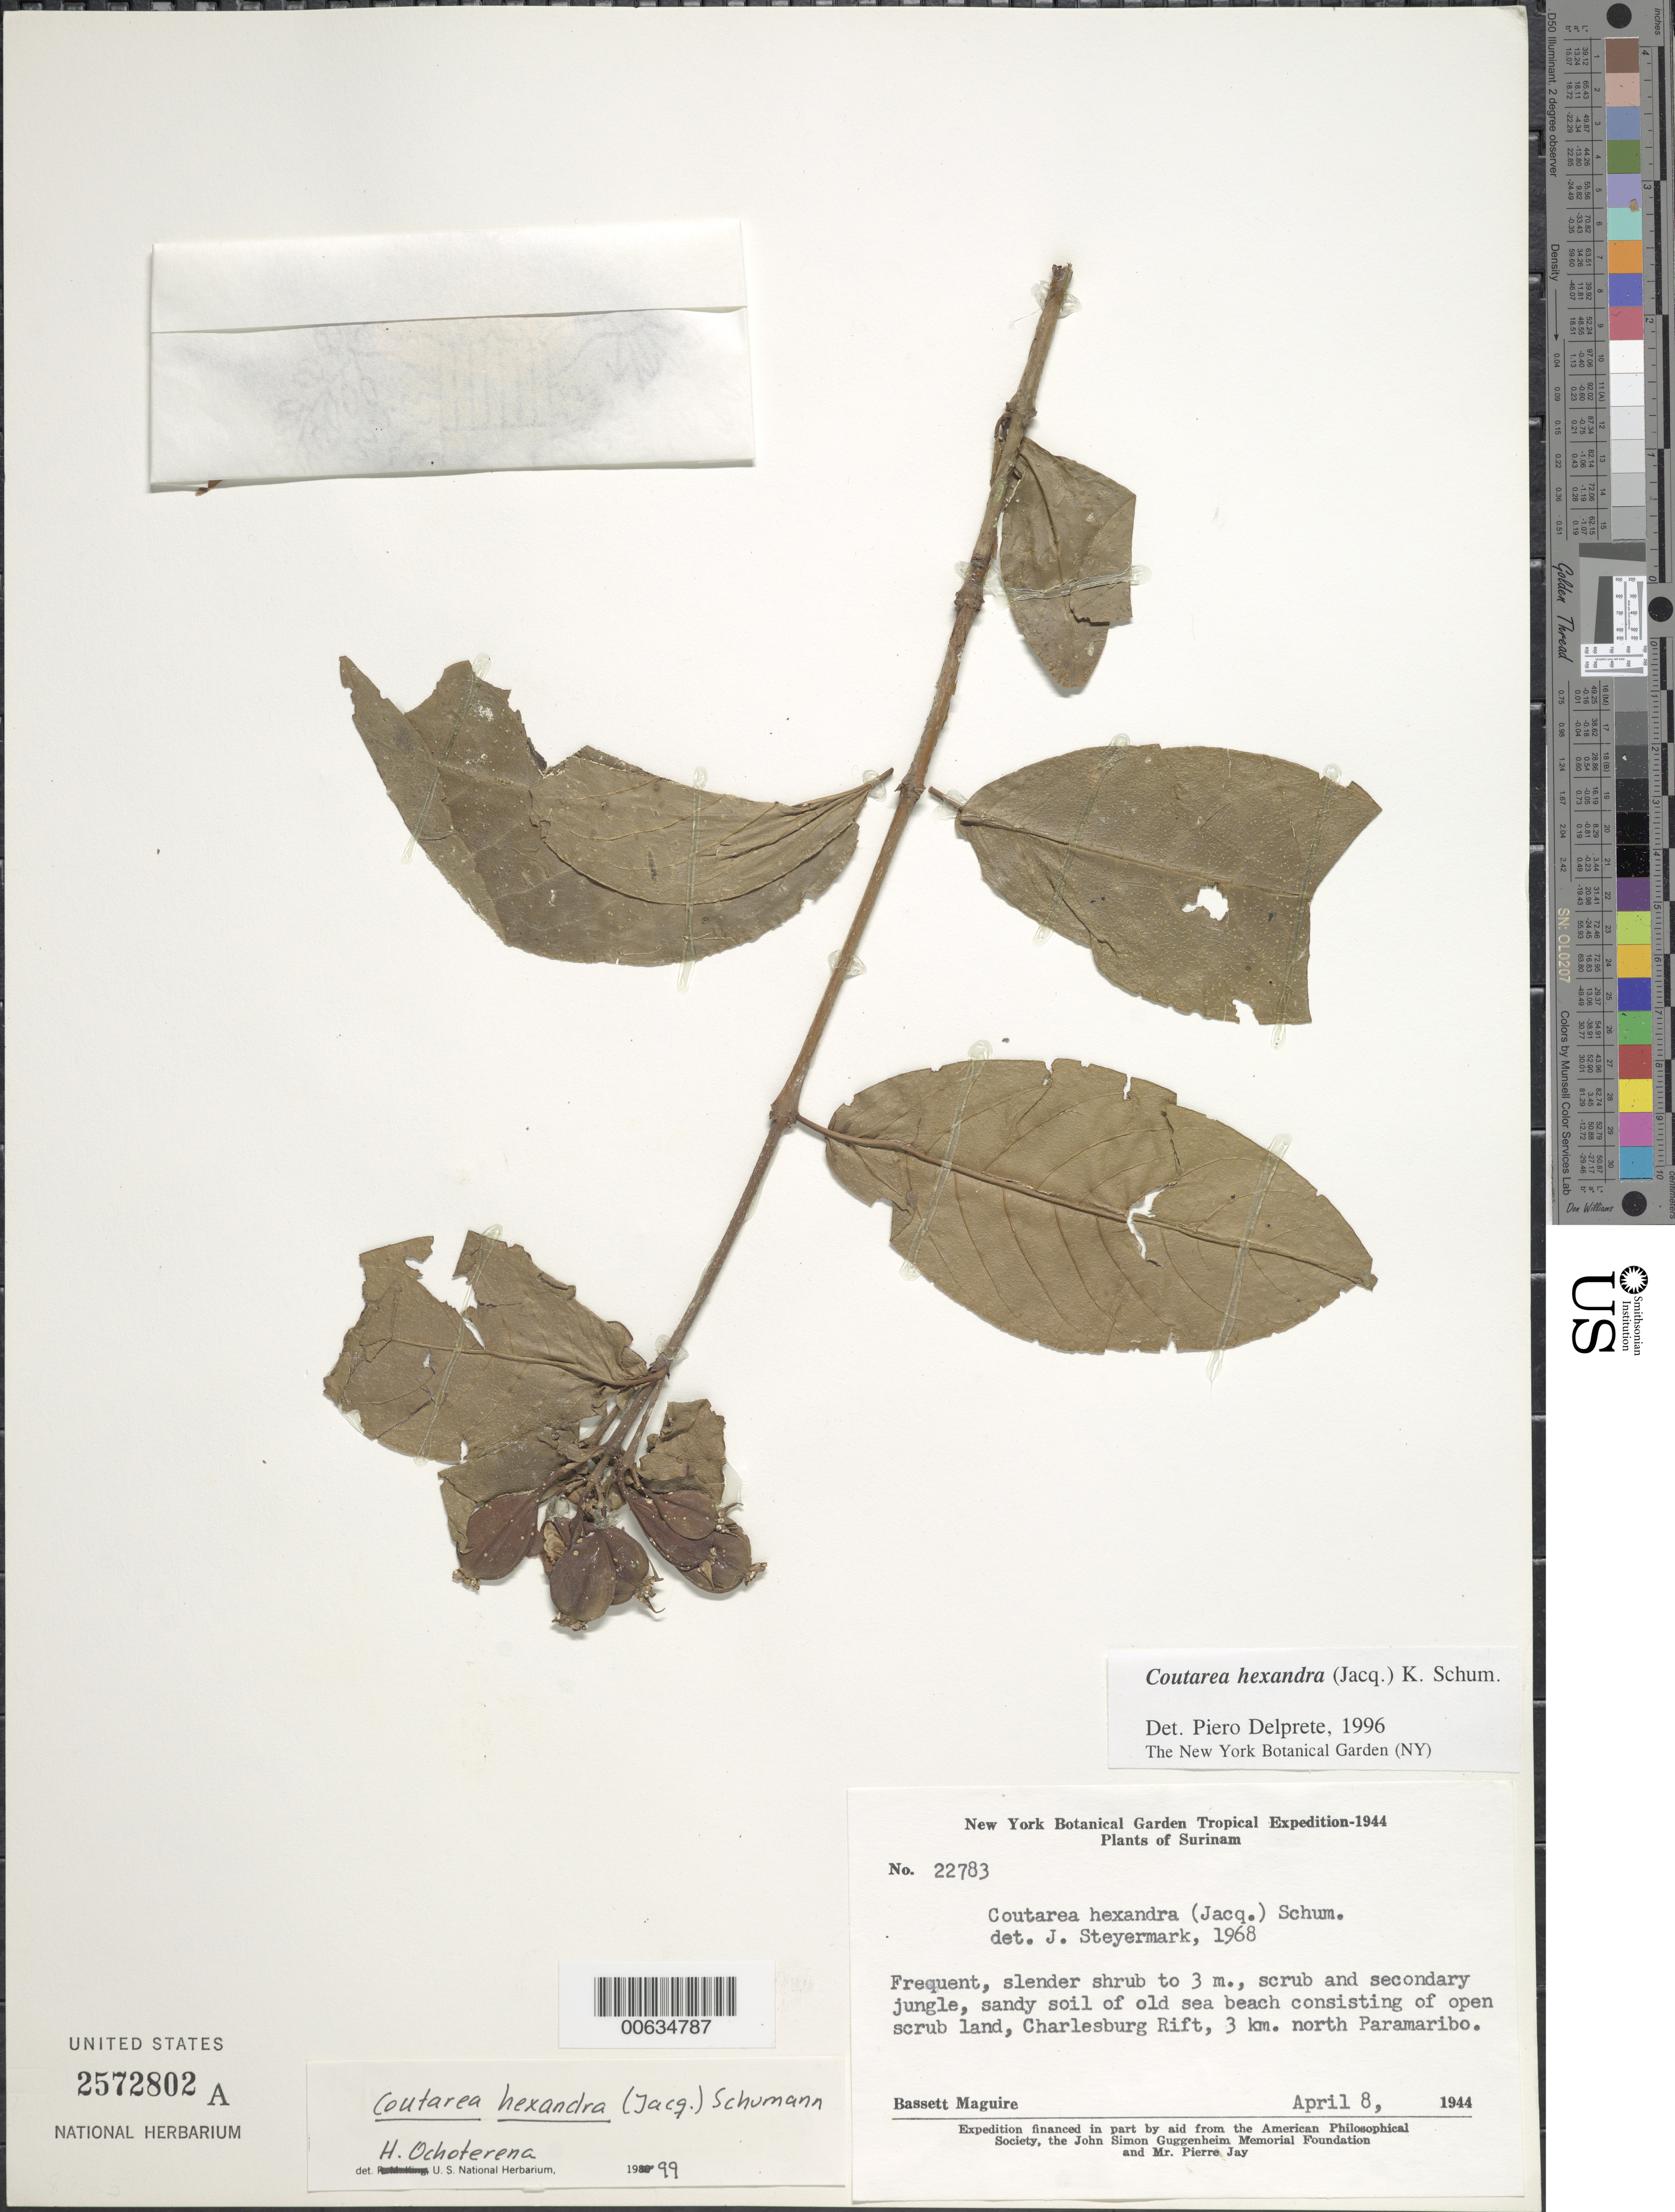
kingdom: Plantae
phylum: Tracheophyta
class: Magnoliopsida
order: Gentianales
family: Rubiaceae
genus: Coutarea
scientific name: Coutarea hexandra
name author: (Jacq.) K. Schum.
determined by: Ochoterena-B., H.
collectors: B. Maguire & G. Stahel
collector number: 22783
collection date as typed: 8-Apr-44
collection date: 1944-04-08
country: Suriname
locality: Paramaribo, 3 km N of, Charlesburg Rift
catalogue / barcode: US 2572802A